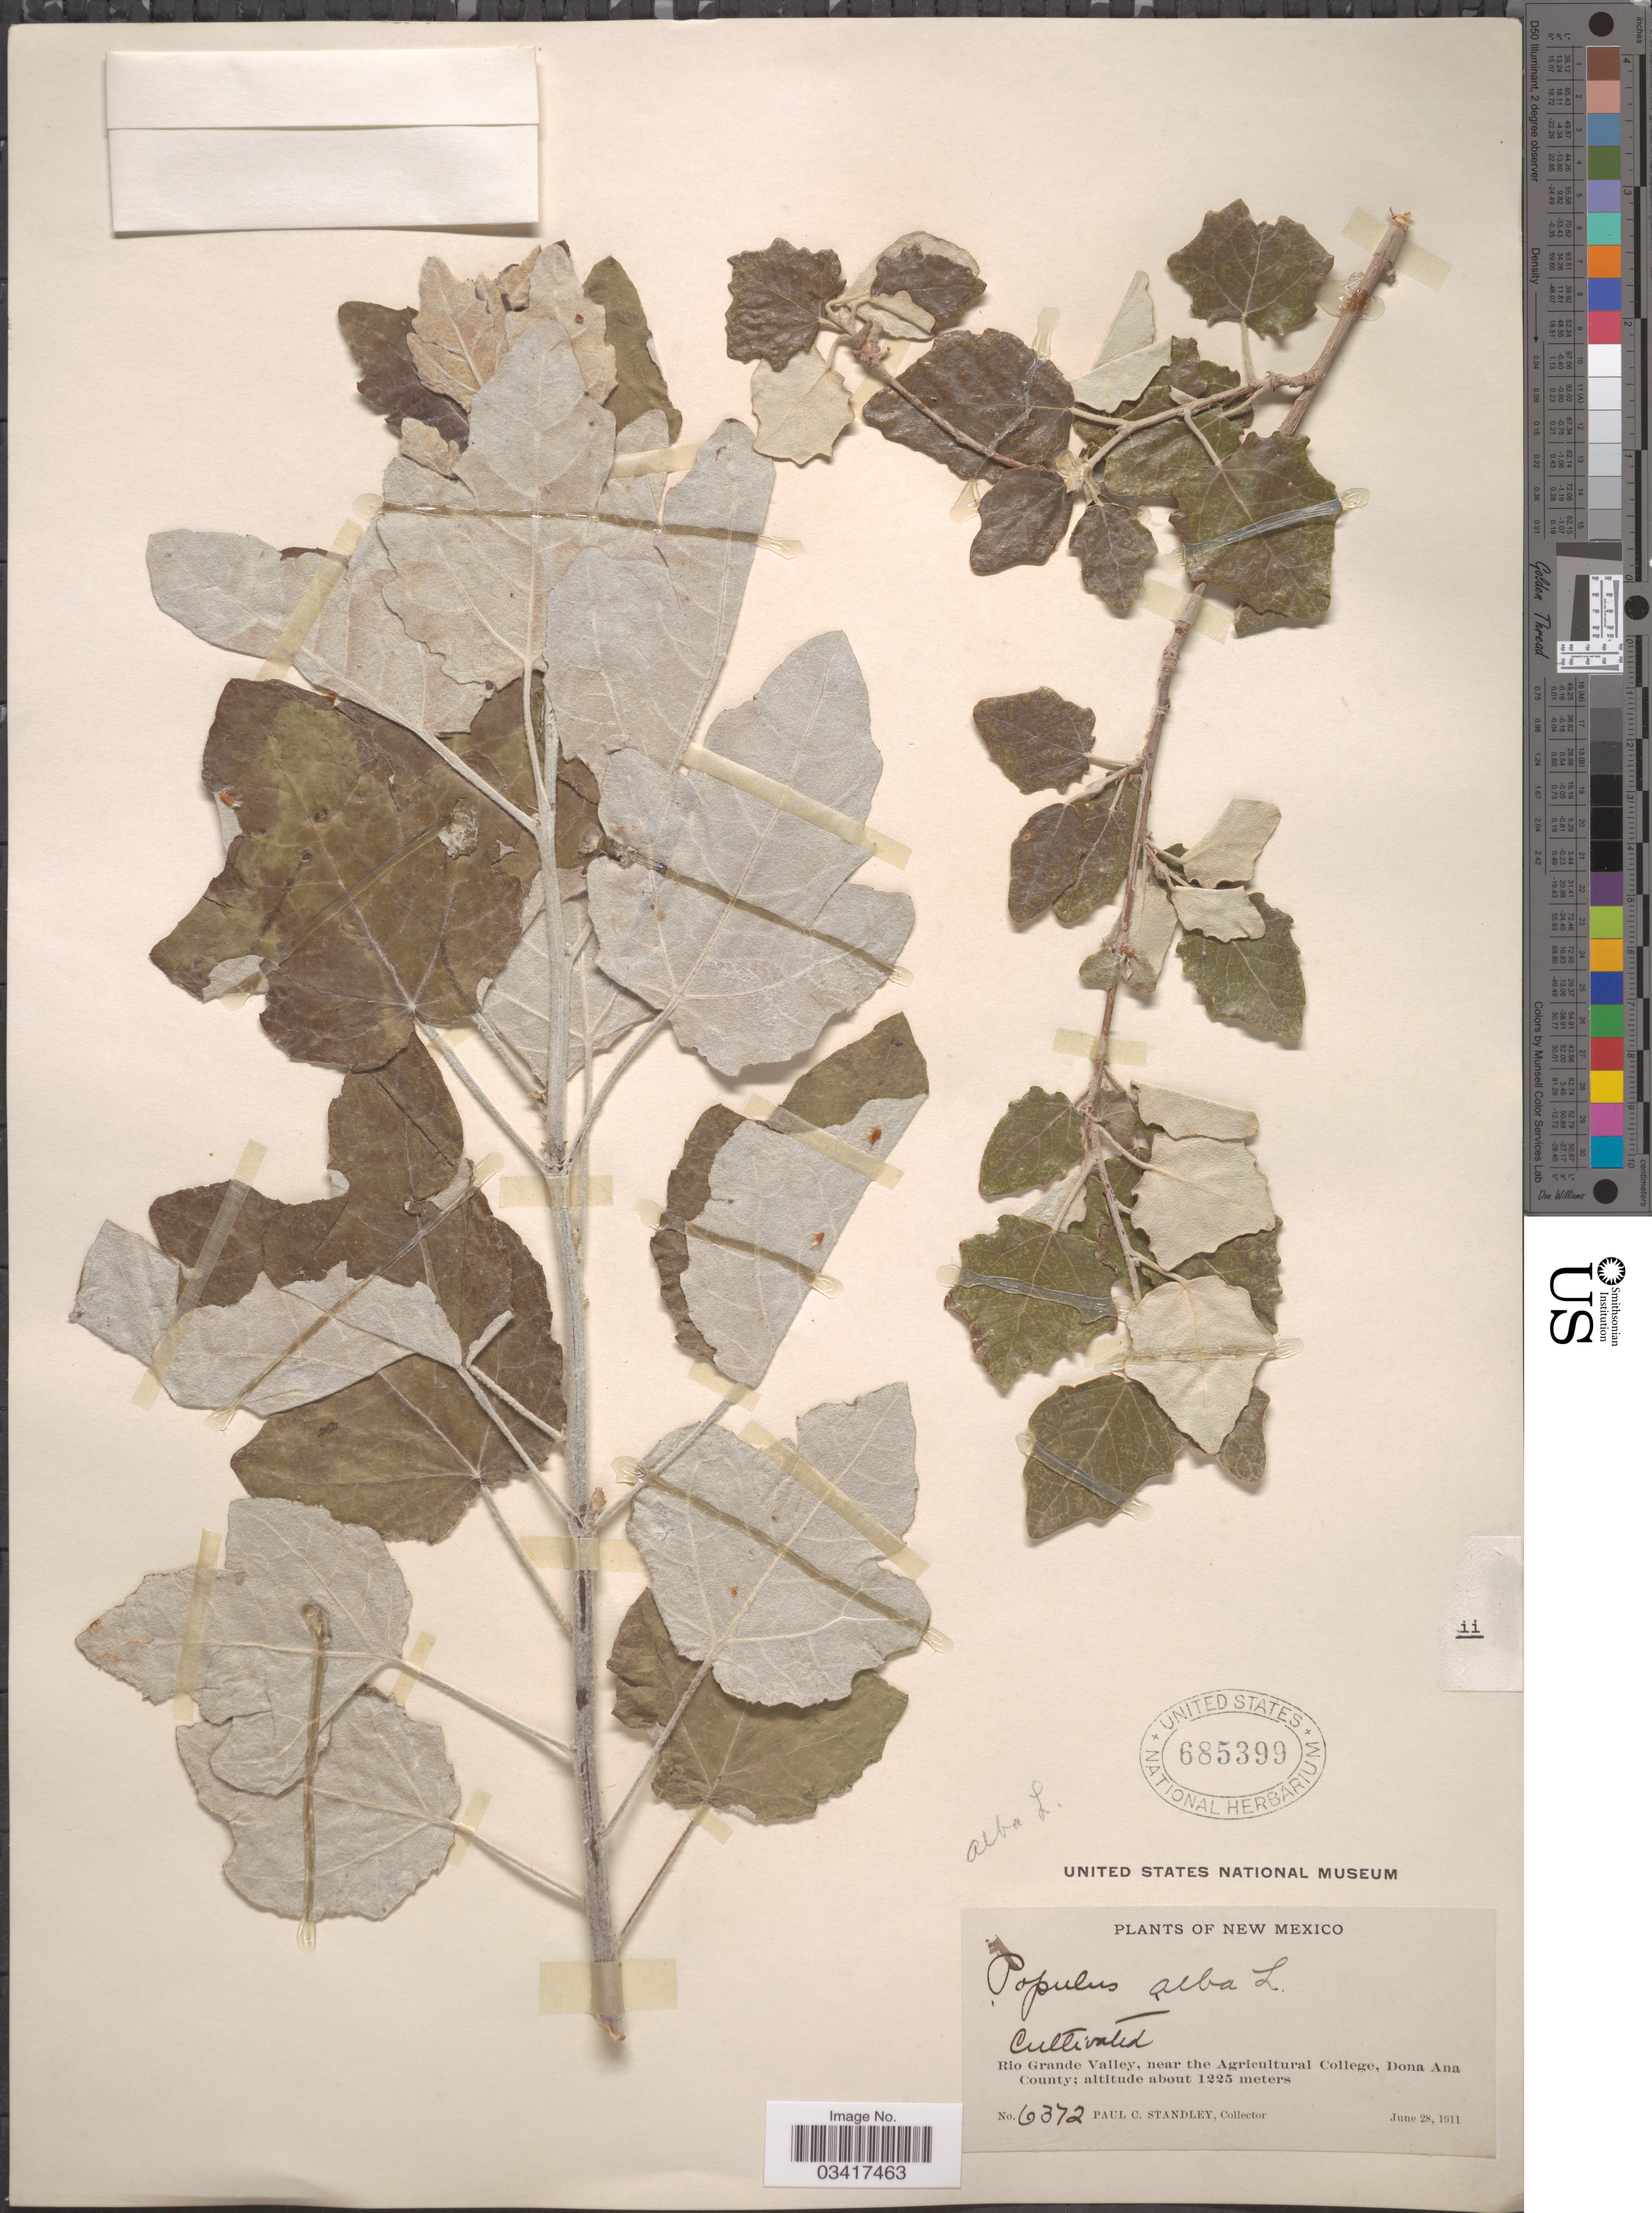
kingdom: Plantae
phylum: Tracheophyta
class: Magnoliopsida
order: Malpighiales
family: Salicaceae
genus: Populus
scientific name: Populus alba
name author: L.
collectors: P. C. Standley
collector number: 6372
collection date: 1911-06-28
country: United States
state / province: New Mexico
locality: Rio Grande Valley, near the Agricultural College, Dona Ana County.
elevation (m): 1225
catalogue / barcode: US 685399